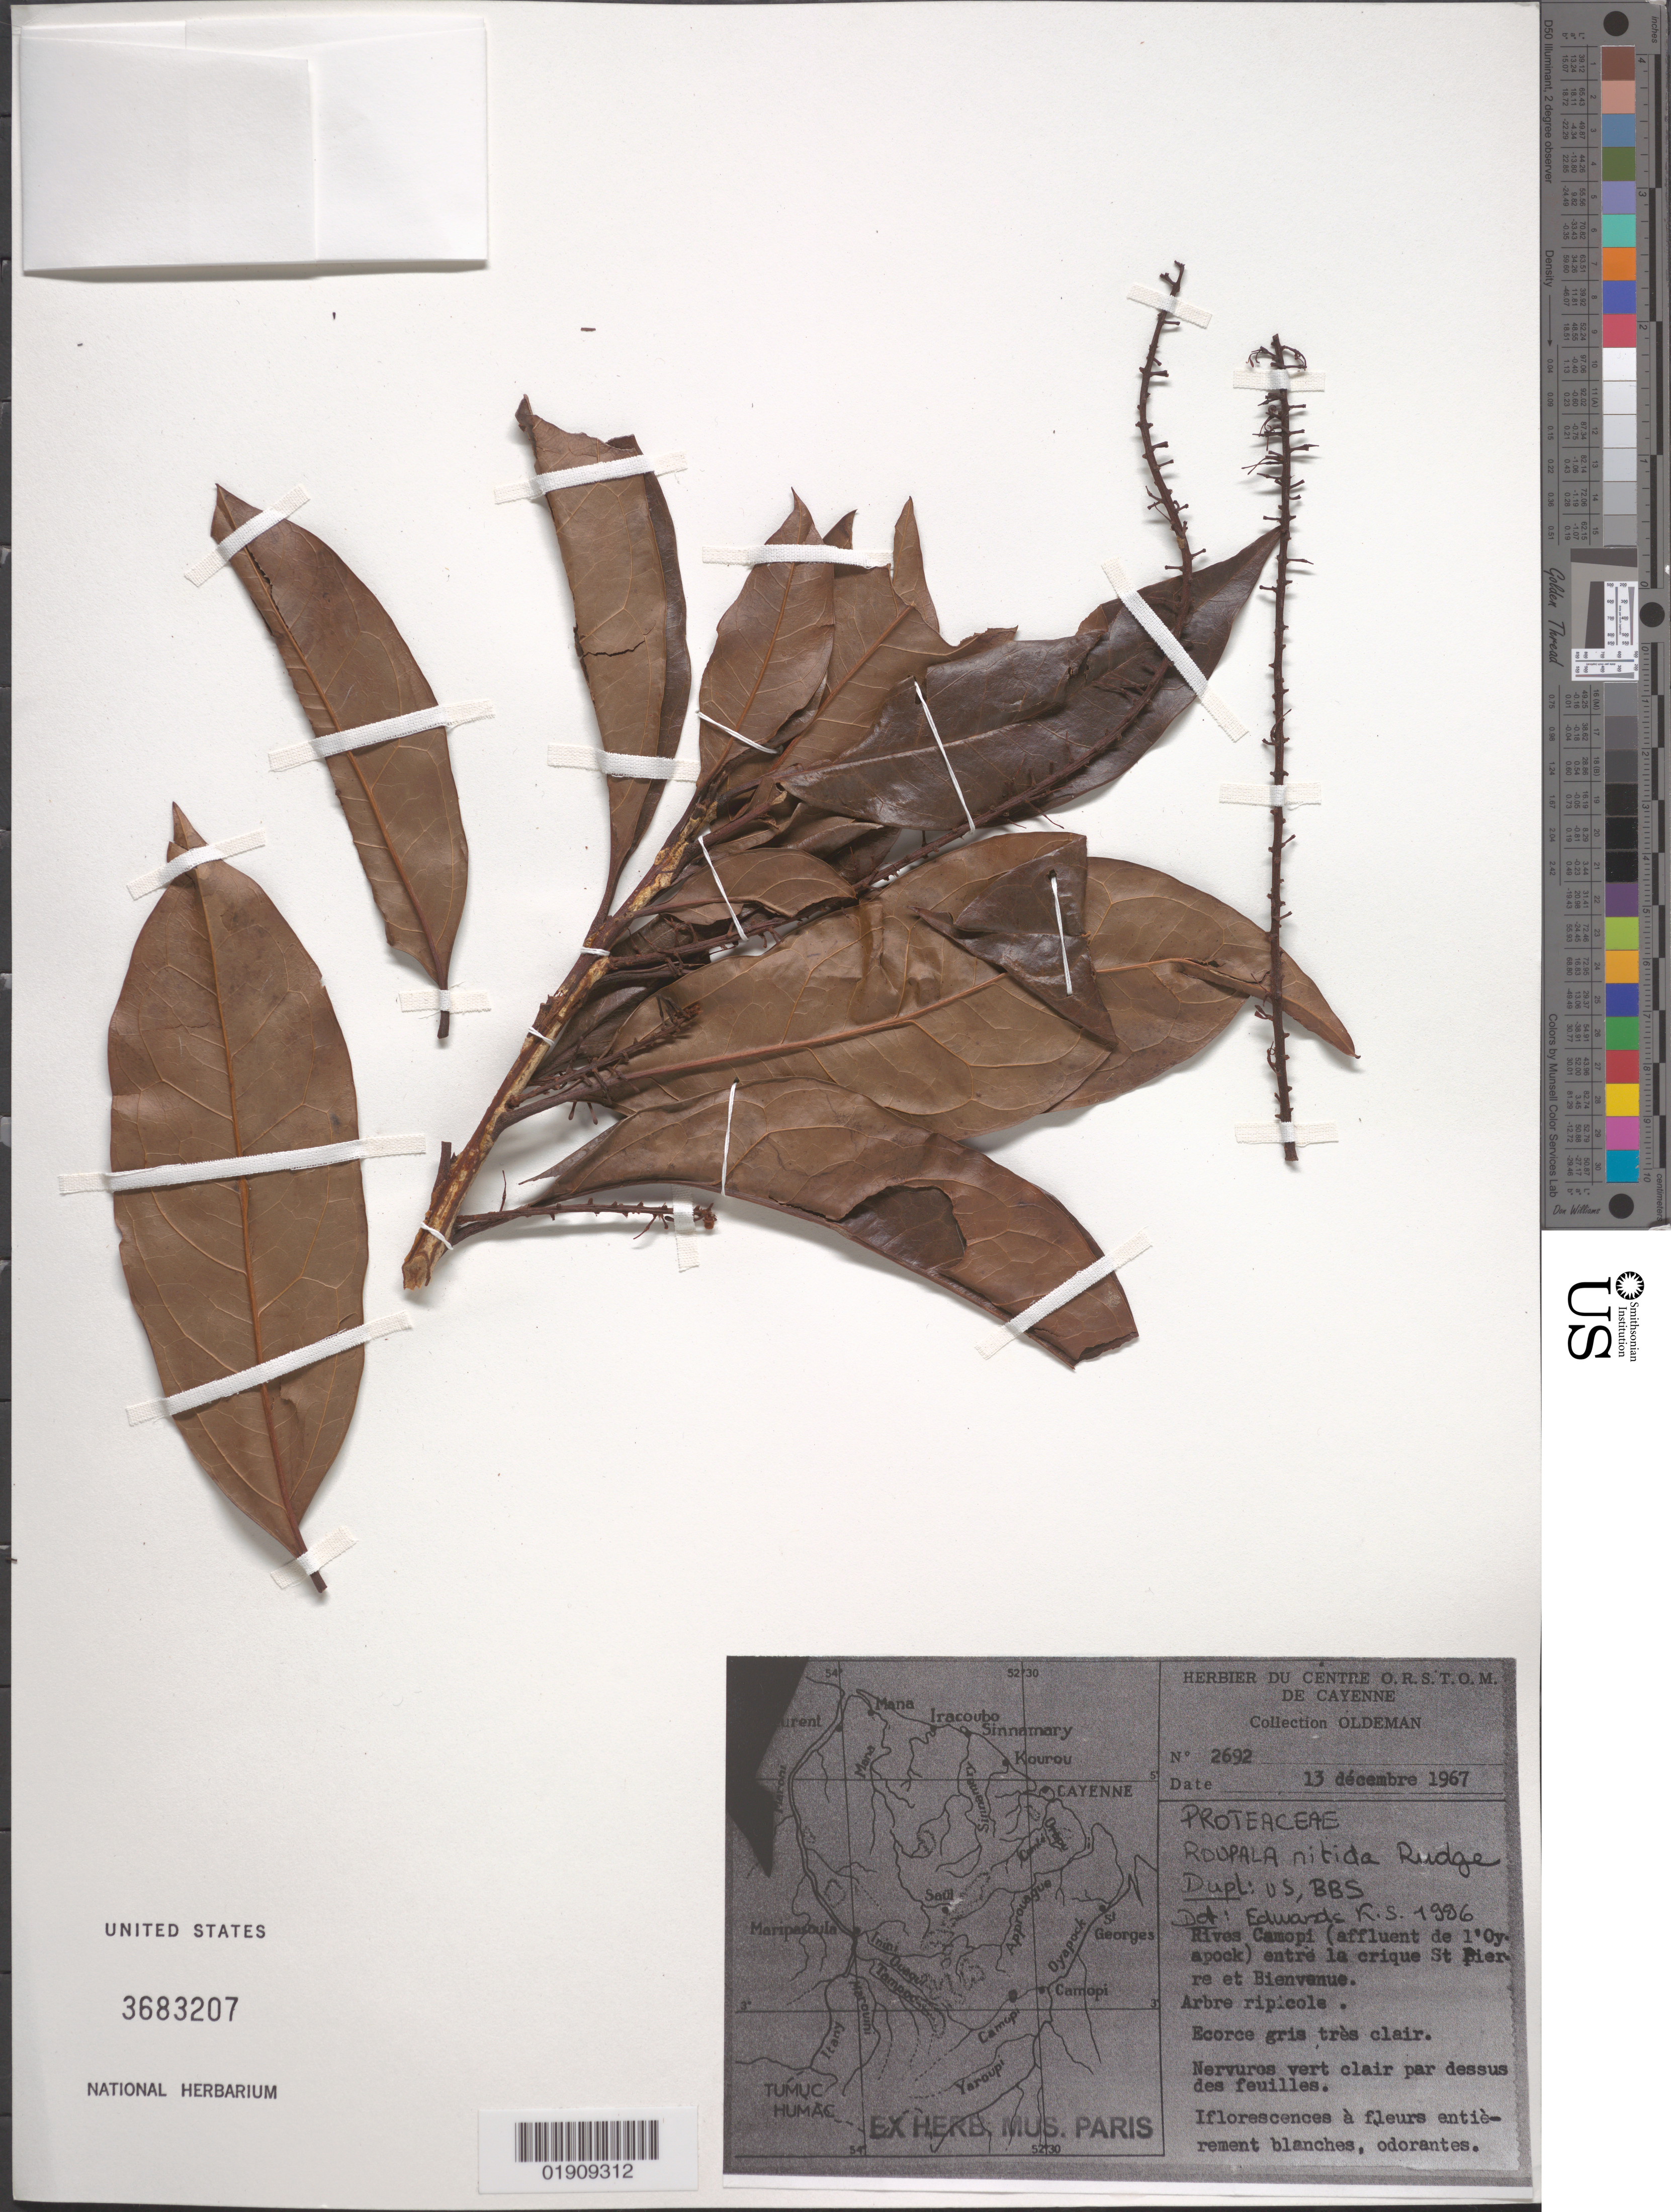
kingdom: Plantae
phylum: Tracheophyta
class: Magnoliopsida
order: Proteales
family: Proteaceae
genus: Roupala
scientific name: Roupala nitida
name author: Rudge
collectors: R. Oldeman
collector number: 2692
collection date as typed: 13 December 1967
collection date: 1967-12-13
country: French Guiana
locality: Riviére Camopi, (affluent de l'Oyapock), entre la crique St. Pierre et Bienvenus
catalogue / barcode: US 3683207